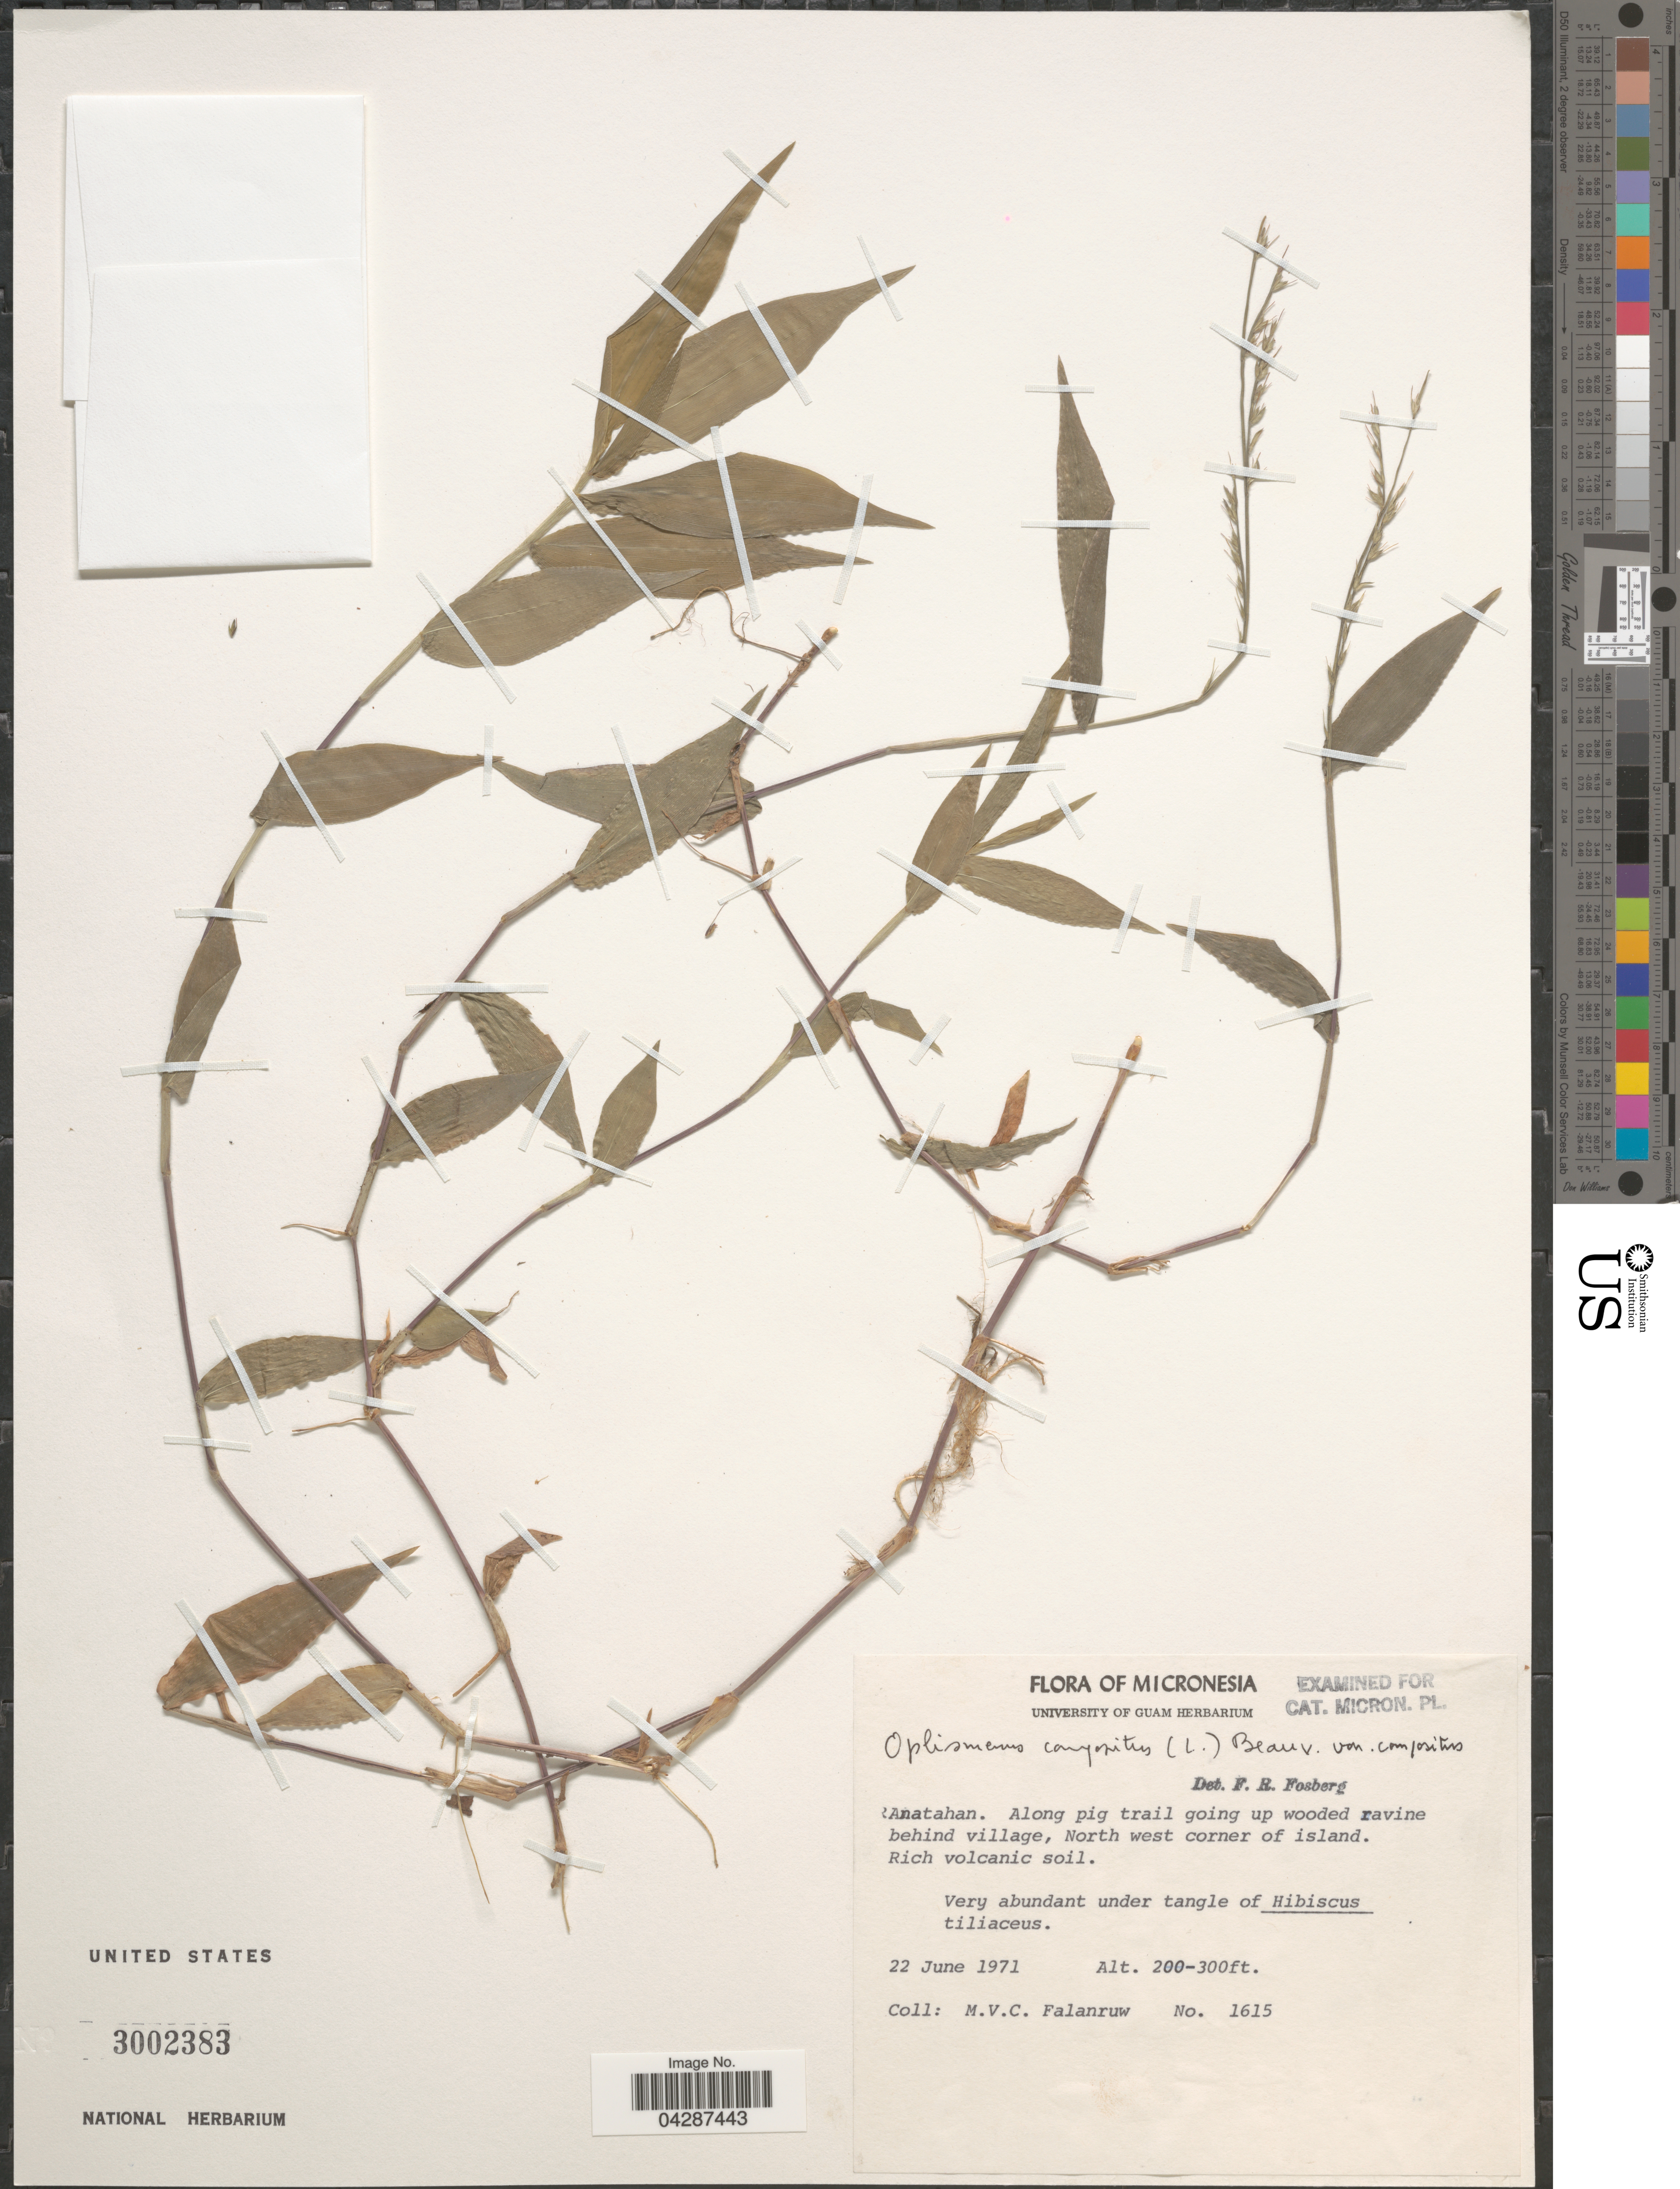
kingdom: Plantae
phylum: Tracheophyta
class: Liliopsida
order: Poales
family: Poaceae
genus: Oplismenus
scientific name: Oplismenus compositus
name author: (L.) P. Beauv.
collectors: M. V. Falanruw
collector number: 1615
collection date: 1971-06-22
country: Northern Mariana Islands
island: Anatahan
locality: Anatahan. Along pig trail going up wooded ravine behind village, North west corner of island. Rich volcanic soil.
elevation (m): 61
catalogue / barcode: US 3002383